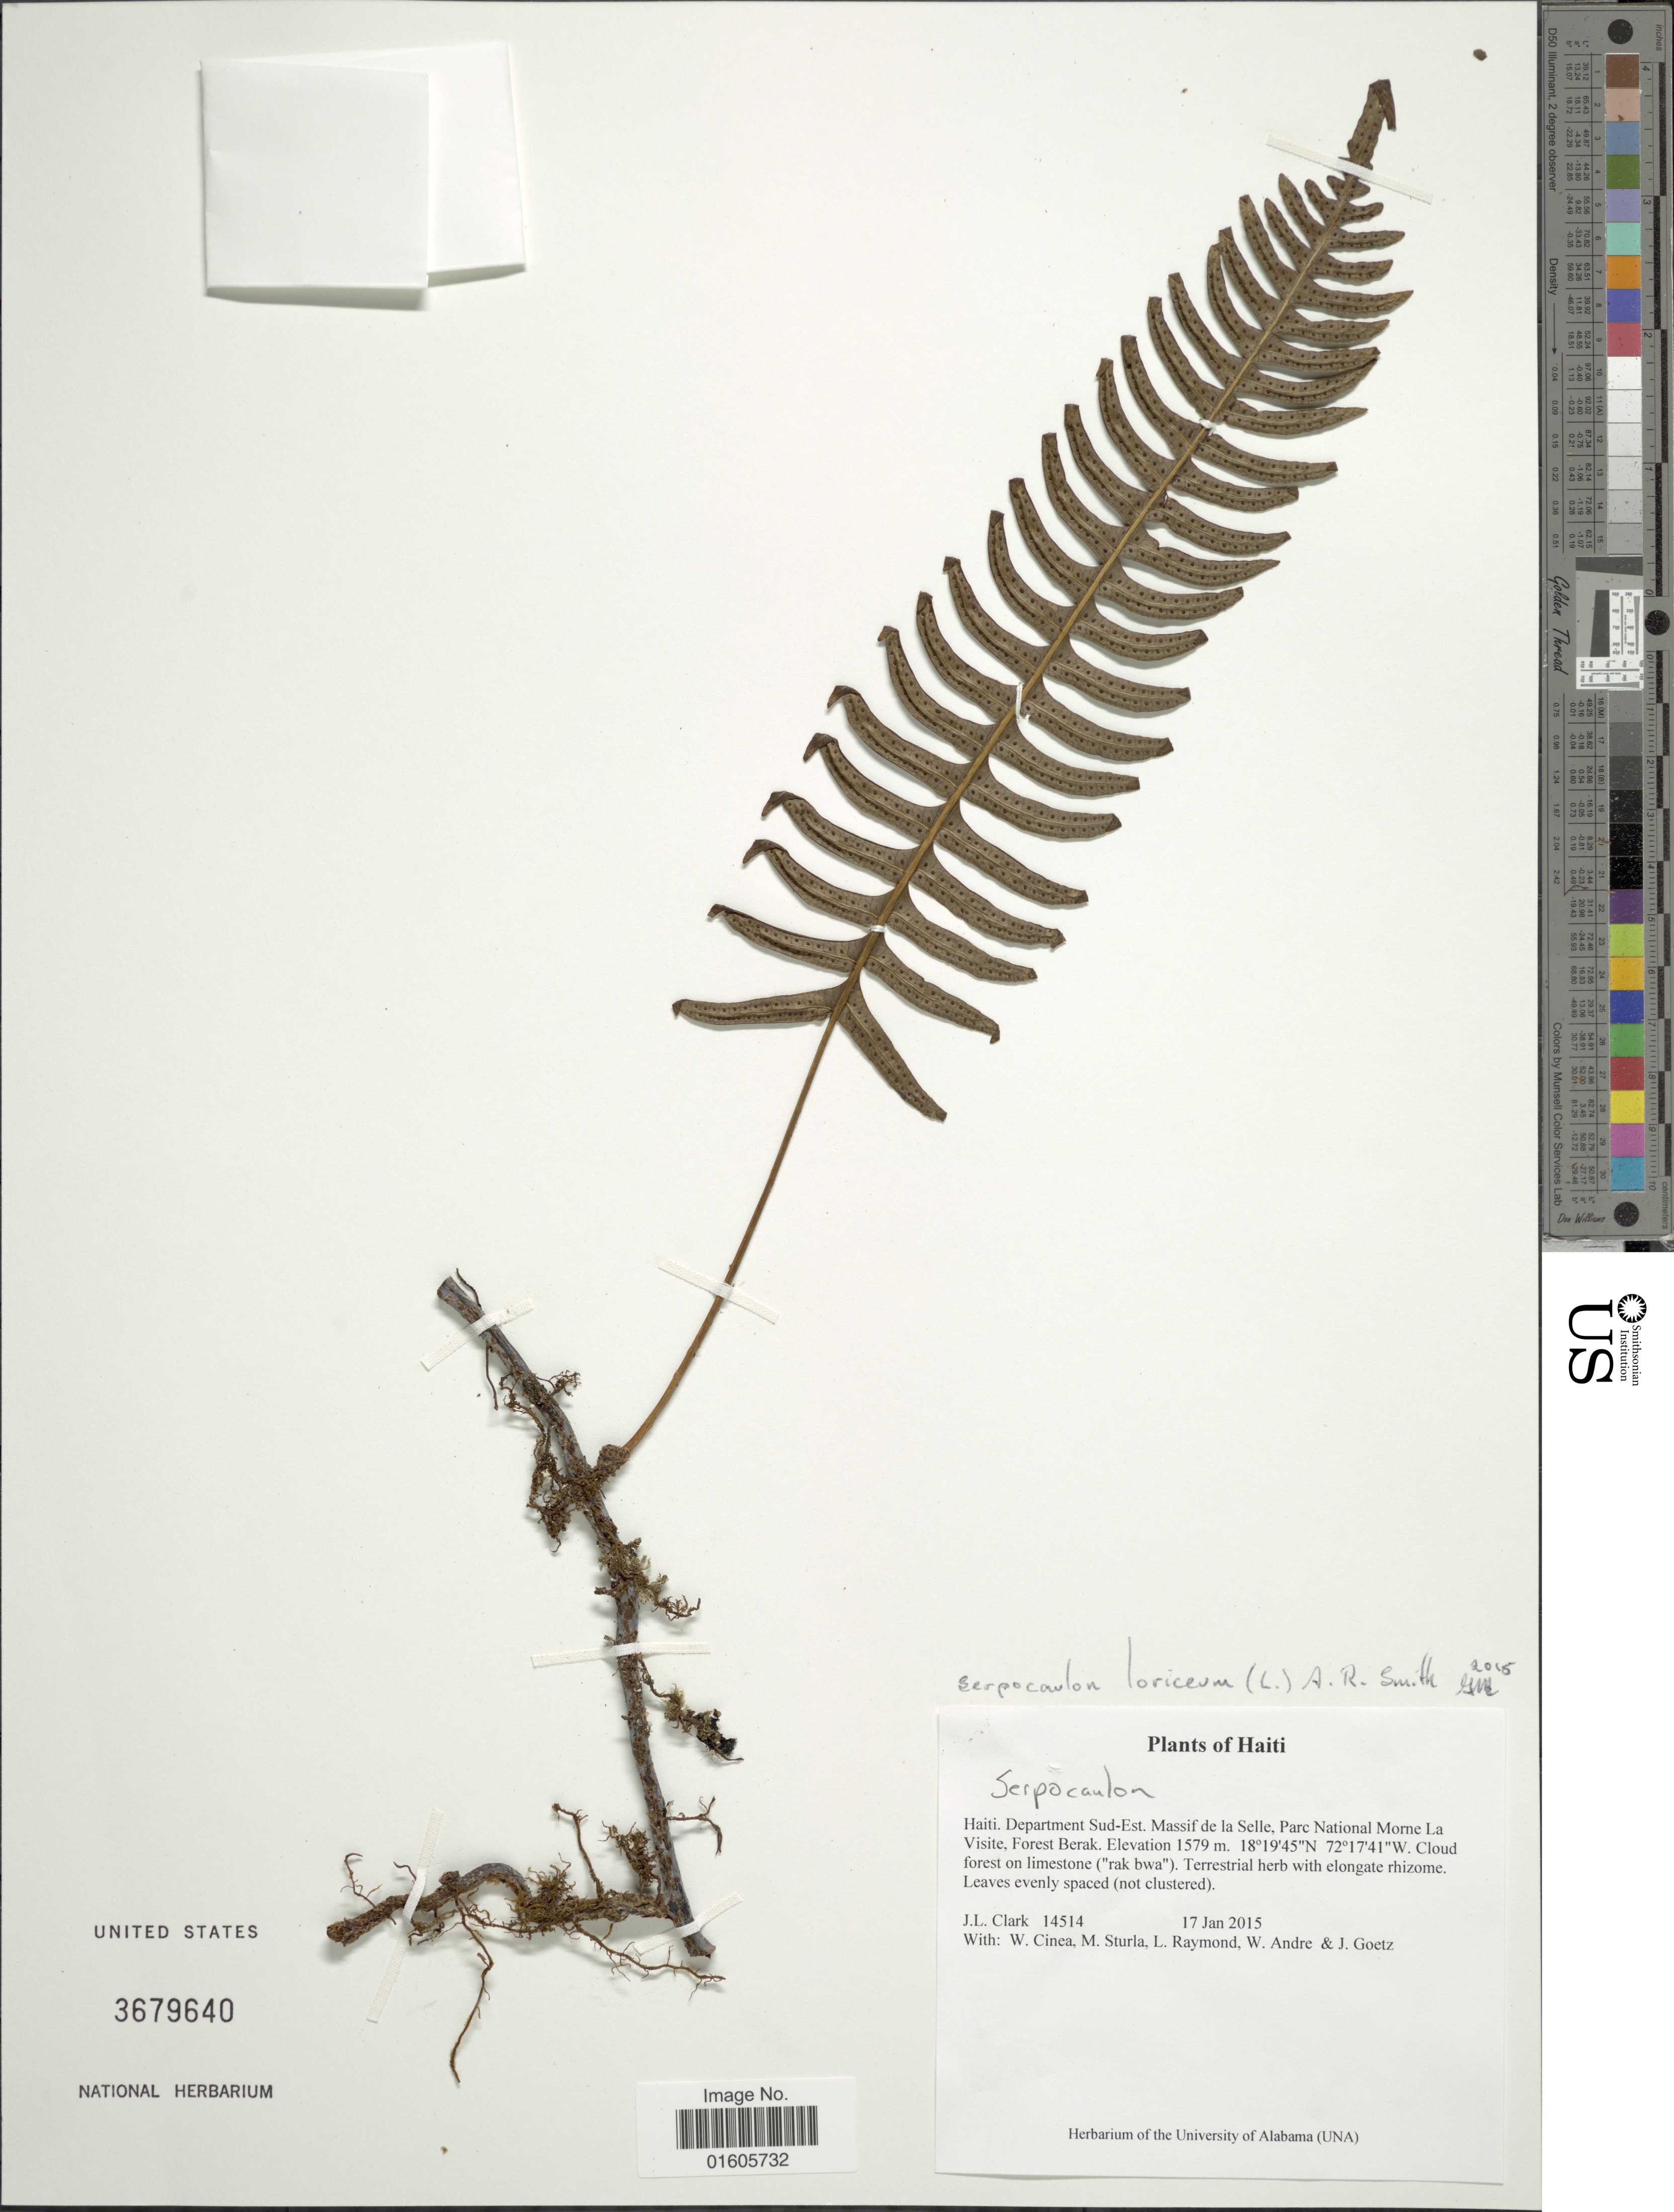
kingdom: Plantae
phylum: Tracheophyta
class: Polypodiopsida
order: Polypodiales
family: Polypodiaceae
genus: Serpocaulon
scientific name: Serpocaulon loriceum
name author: (L.) A.R. Sm.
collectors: J. L. Clark, W. Cinea, M. Sturla, L. Raymond & et al.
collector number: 14514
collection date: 2015-01-17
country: Haiti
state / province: Sud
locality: Haiti. Department Sud-Est. Massif de la Sella, Parc National Morne La Visite, Forest Berak.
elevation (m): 1579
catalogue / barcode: US 3679640